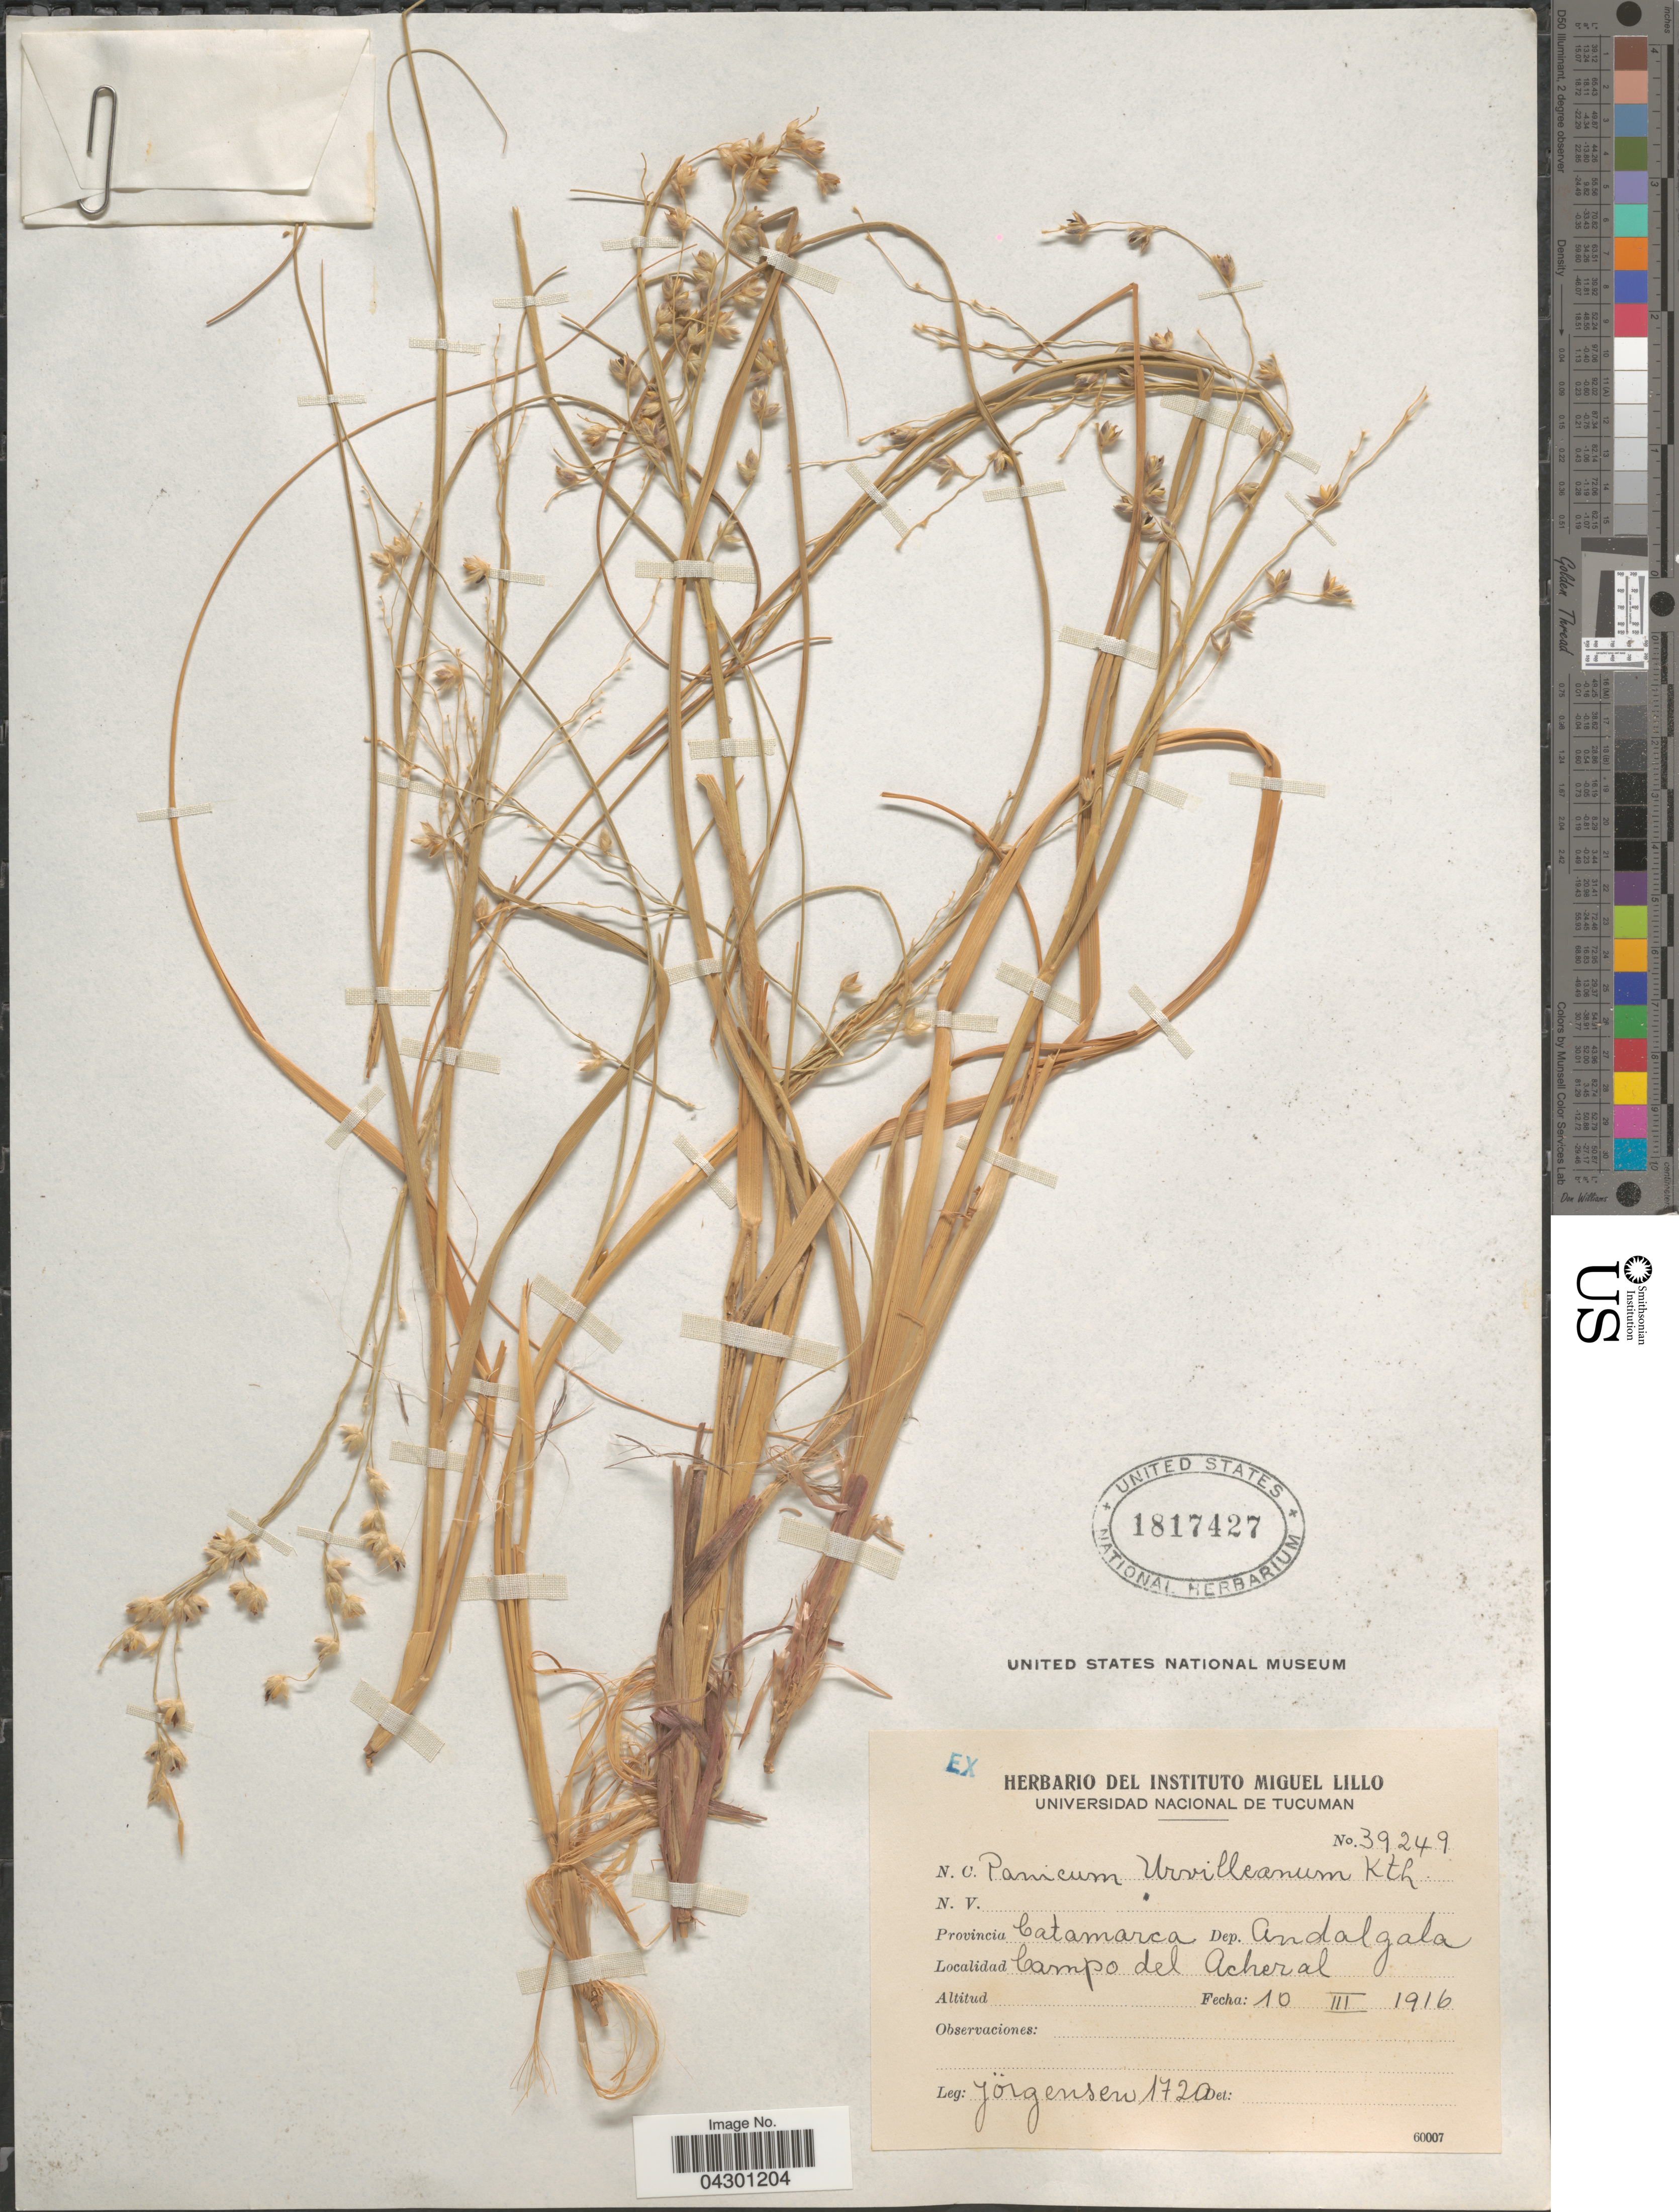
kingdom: Plantae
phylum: Tracheophyta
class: Liliopsida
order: Poales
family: Poaceae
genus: Panicum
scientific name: Panicum urvilleanum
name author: Kunth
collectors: Jorgensen, --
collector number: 1720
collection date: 1916-03-10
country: Argentina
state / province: Catamarca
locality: Dep. Andalgala. Campo del Acheral.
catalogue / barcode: US 1817427